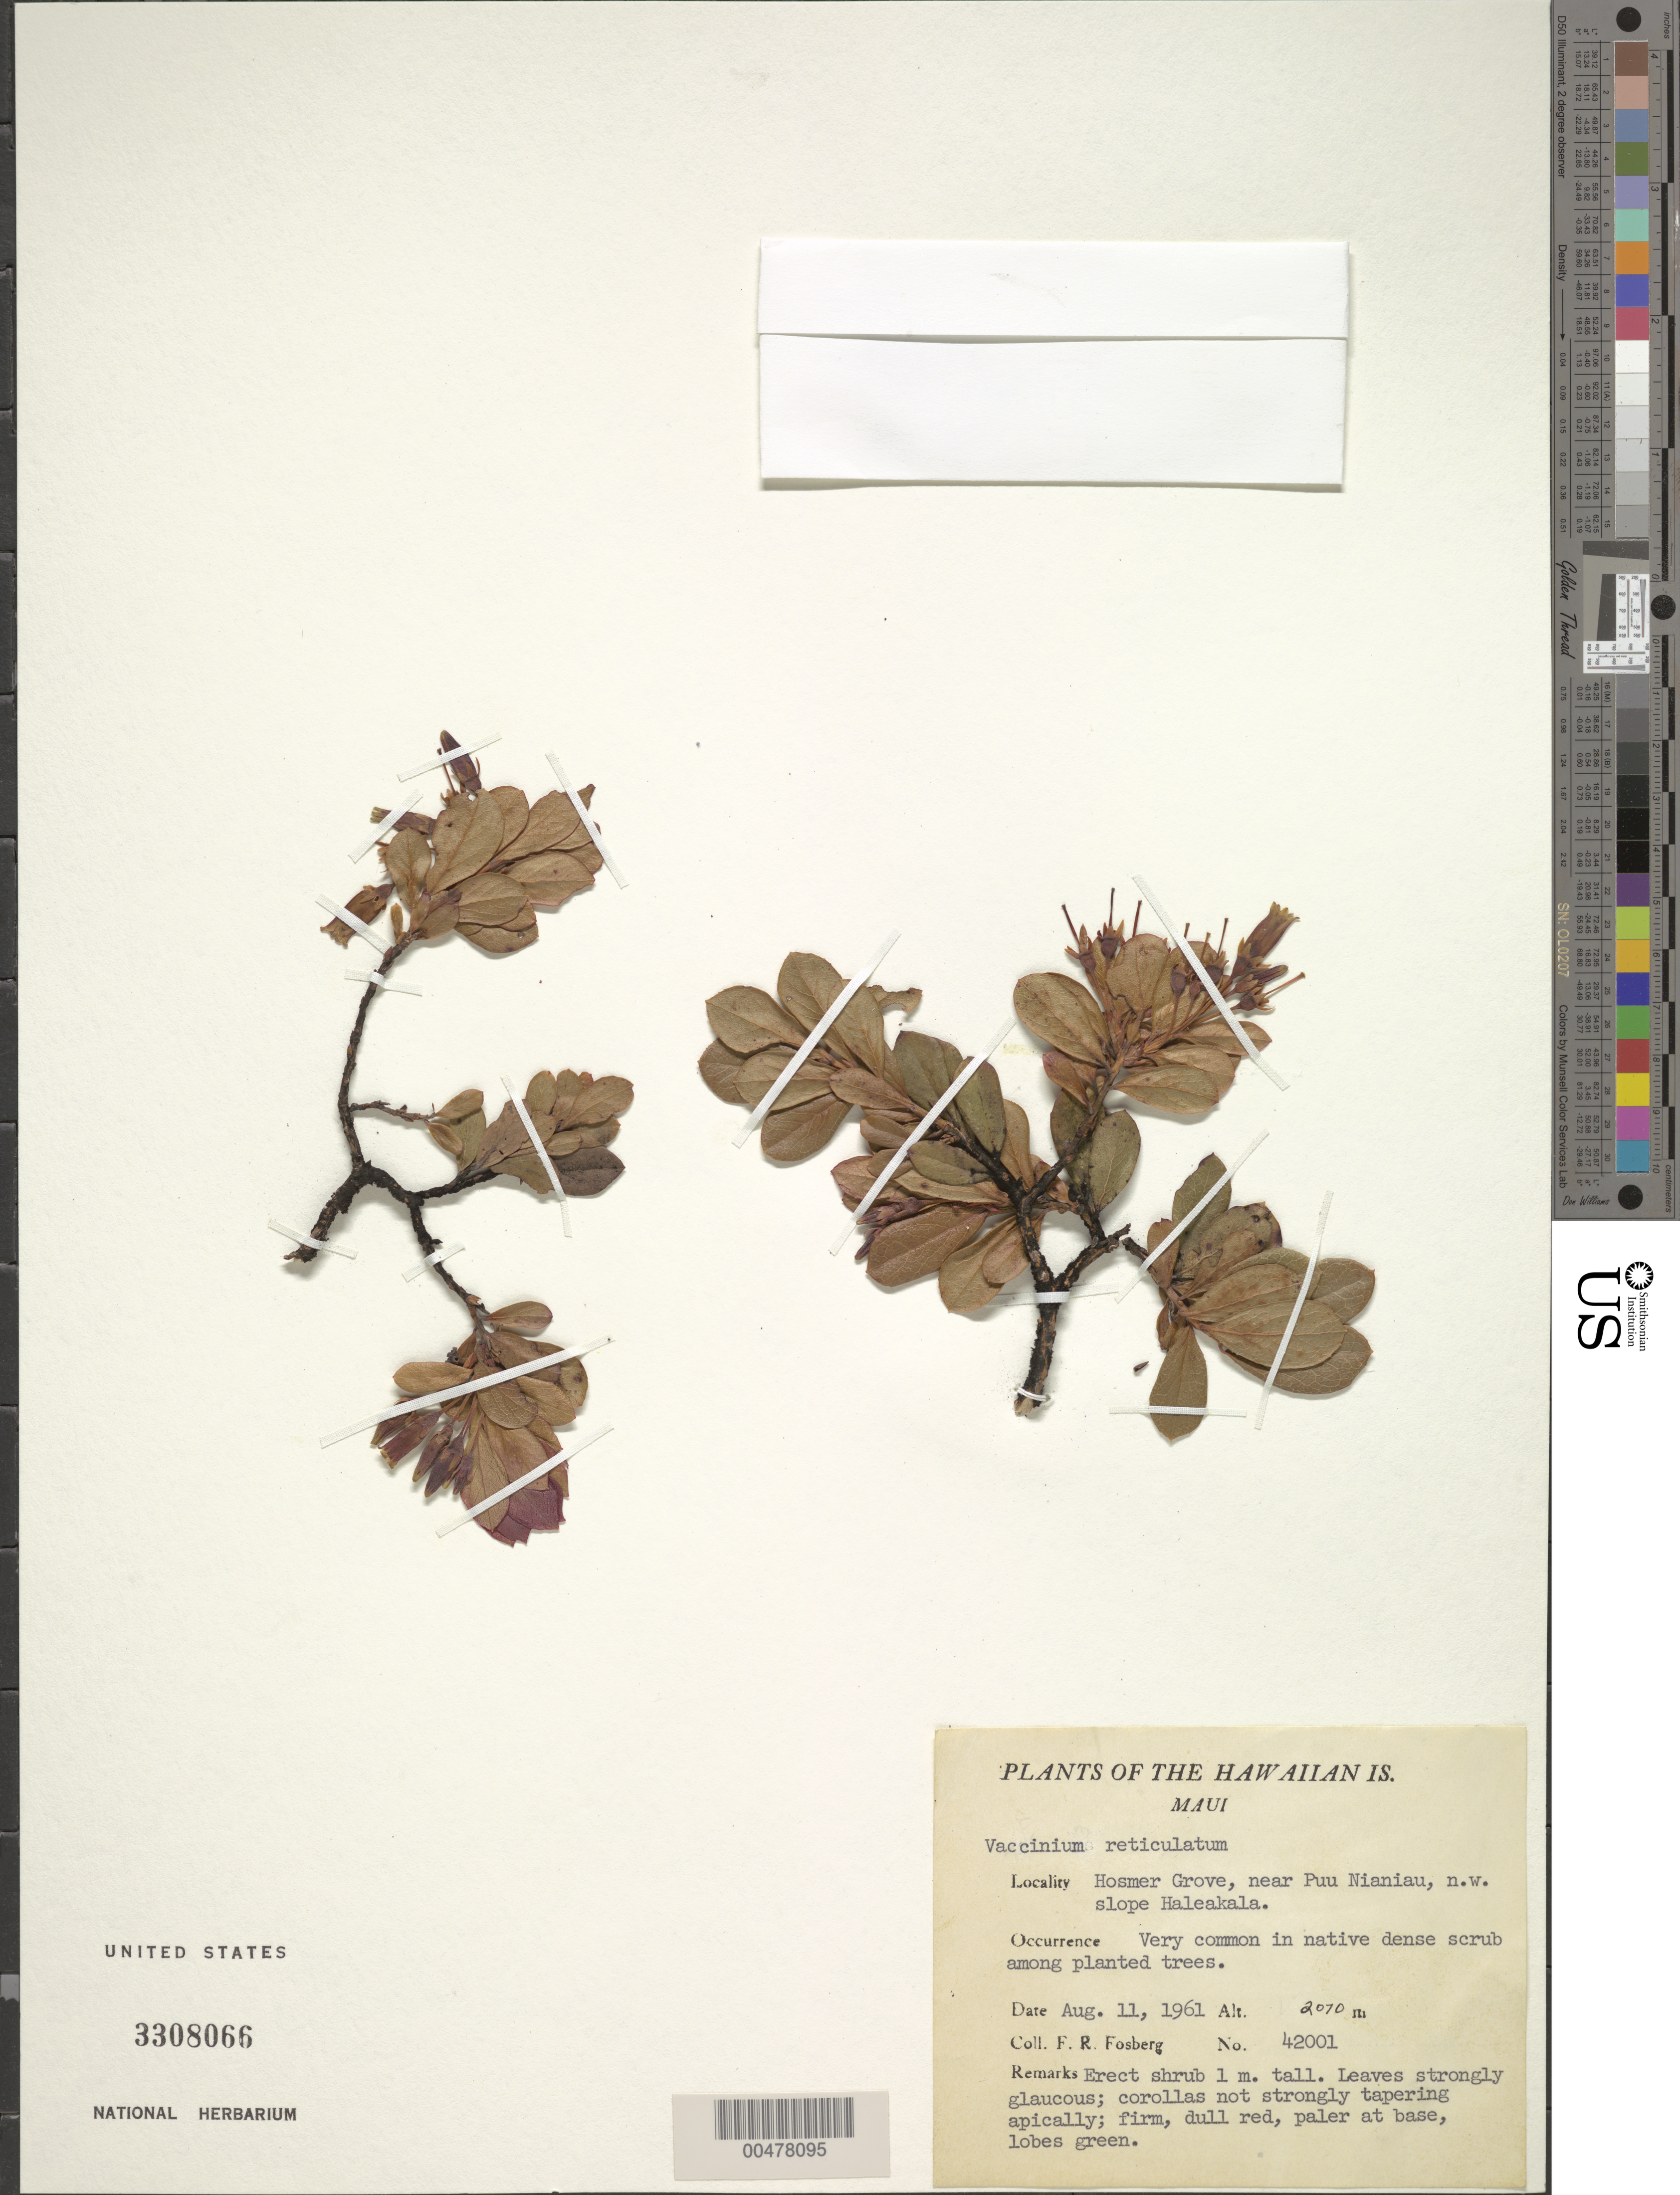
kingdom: Plantae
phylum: Tracheophyta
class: Magnoliopsida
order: Ericales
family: Ericaceae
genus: Vaccinium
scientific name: Vaccinium reticulatum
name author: Sm.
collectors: F. R. Fosberg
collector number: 42001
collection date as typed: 11 Aug 1961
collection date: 1961-08-11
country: United States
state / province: Hawaii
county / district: Maui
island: Maui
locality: Hosmer Grove, near Puu Nianiau, NW slope of Haleakala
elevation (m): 2070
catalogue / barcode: US 3308066